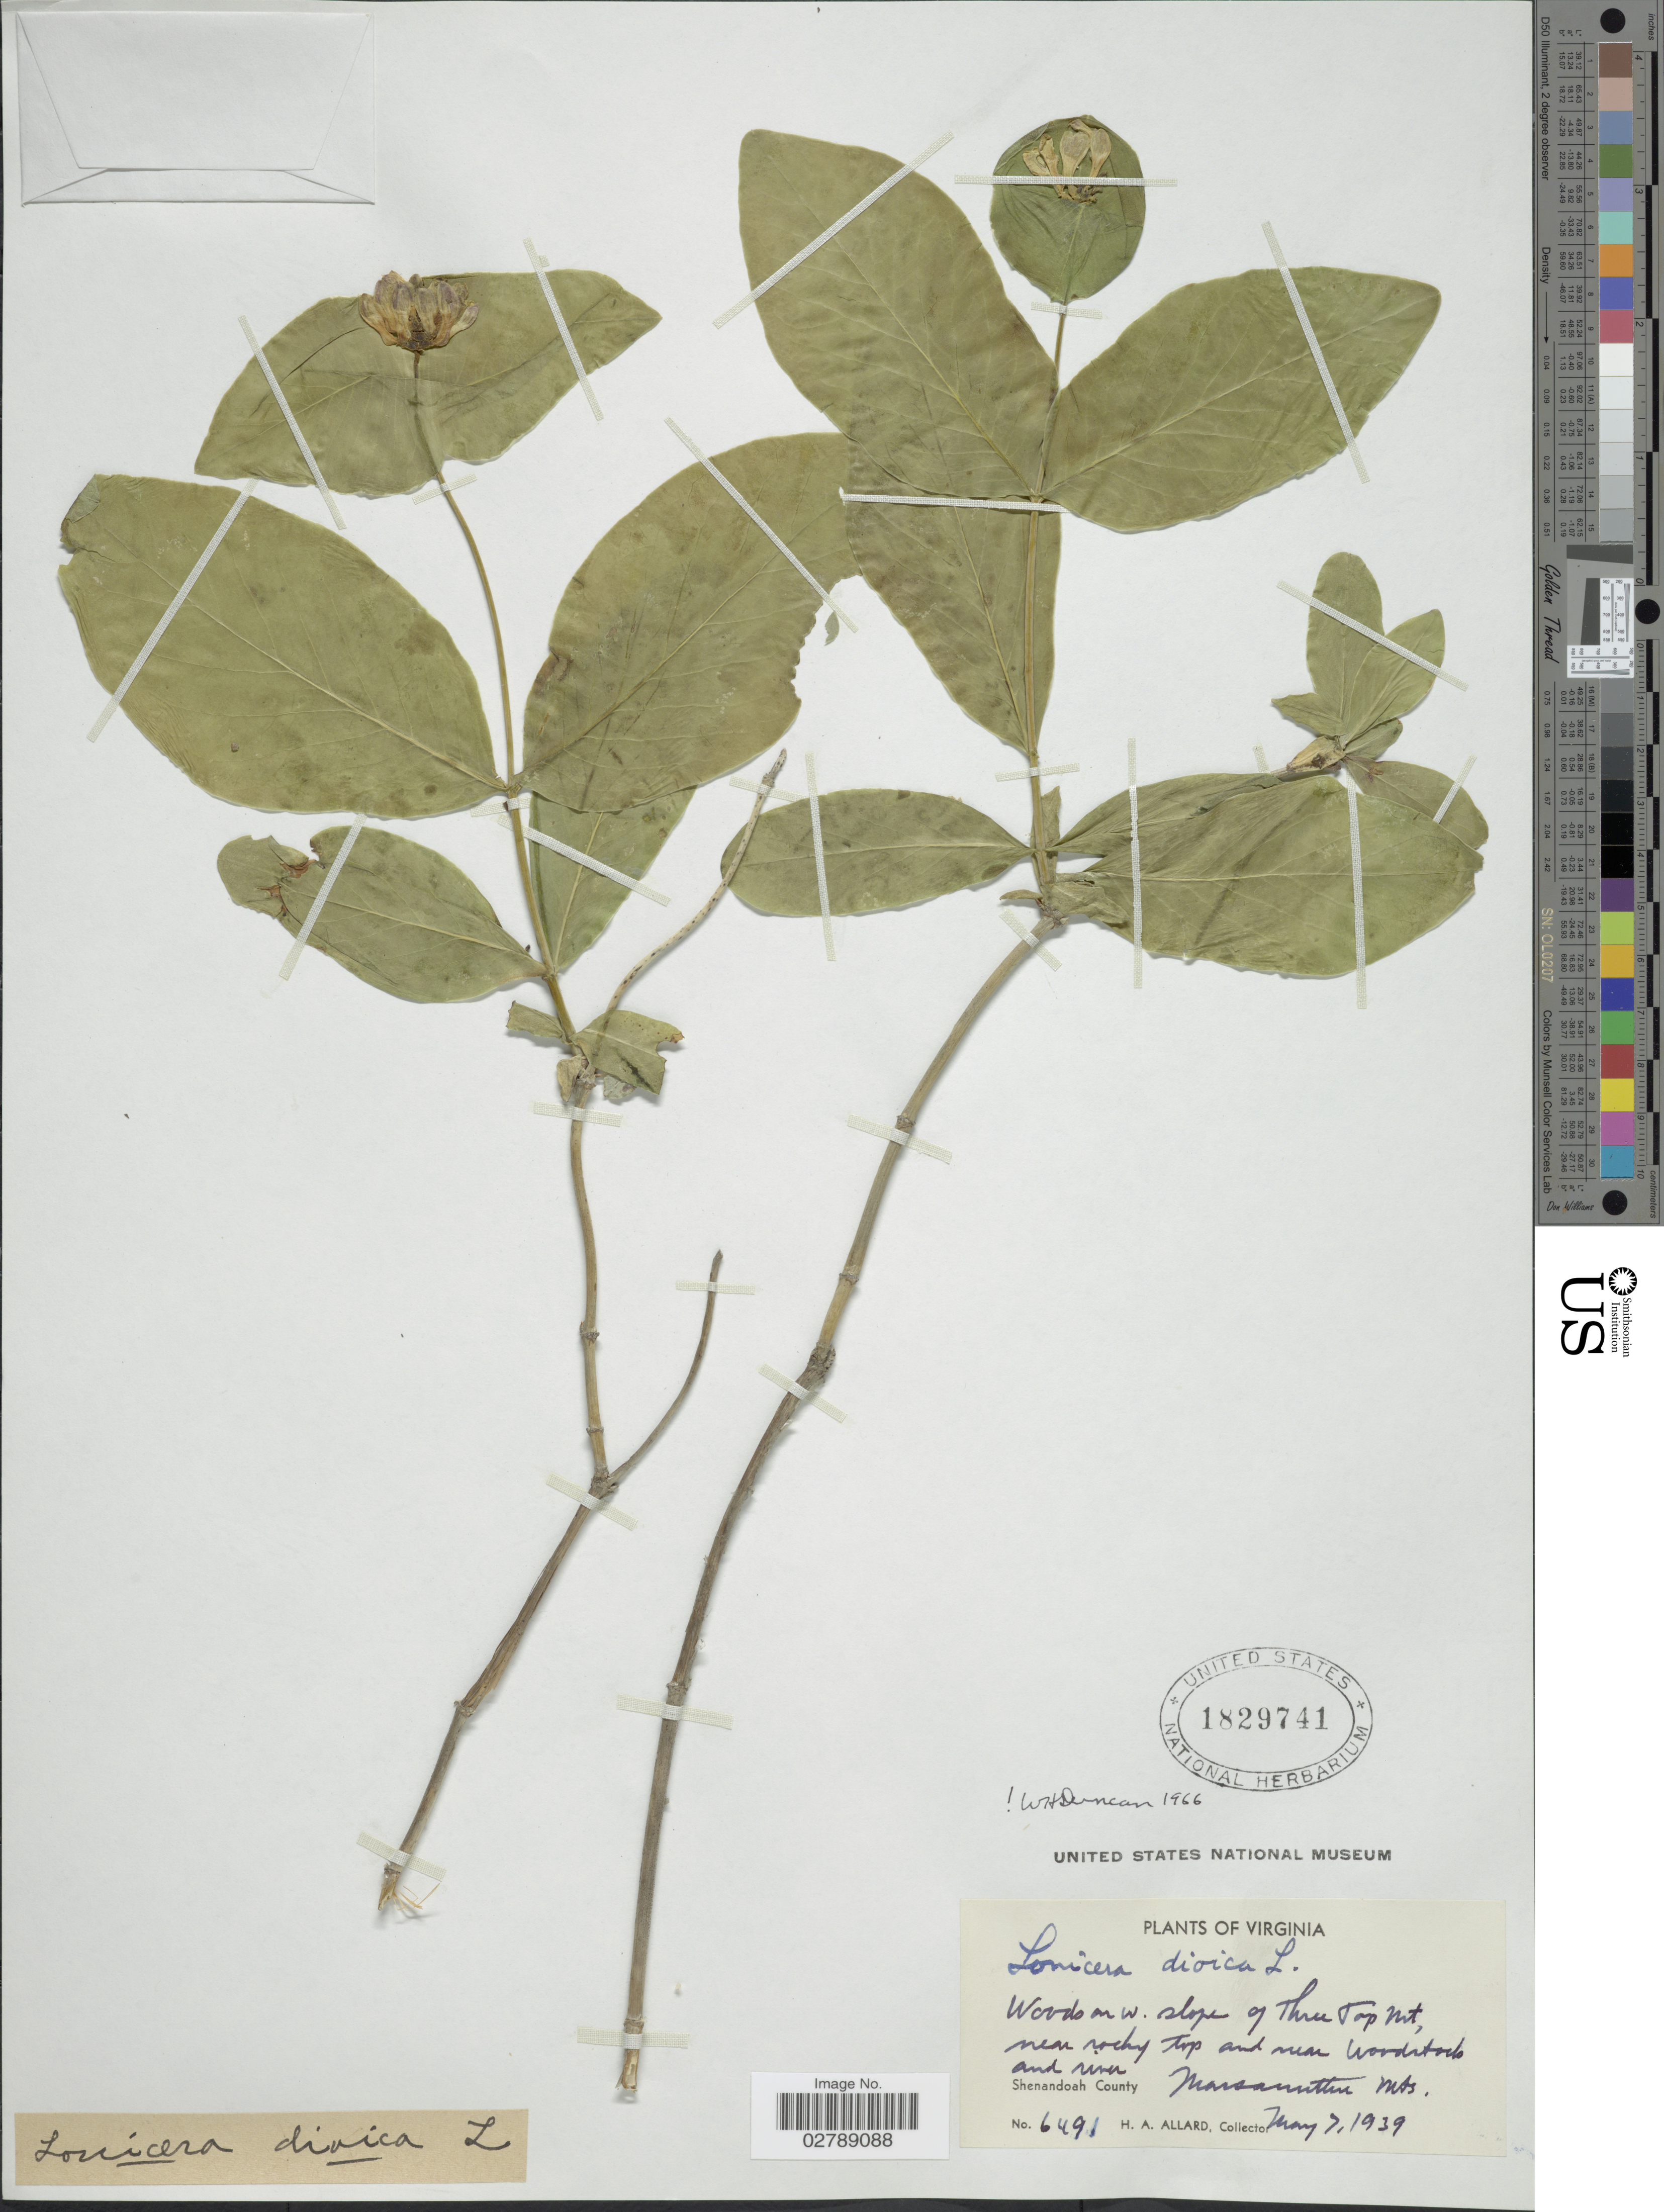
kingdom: Plantae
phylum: Tracheophyta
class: Magnoliopsida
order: Dipsacales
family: Caprifoliaceae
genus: Lonicera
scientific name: Lonicera dioica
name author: L.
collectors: H. A. Allard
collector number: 6491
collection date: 1939-05-07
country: United States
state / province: Virginia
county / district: Shenandoah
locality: Woods on w. slope of Three top Mt., near rocky Top and near Woodstock and river. Shenandoah County. Massanutten Mts.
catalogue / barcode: US 1829741